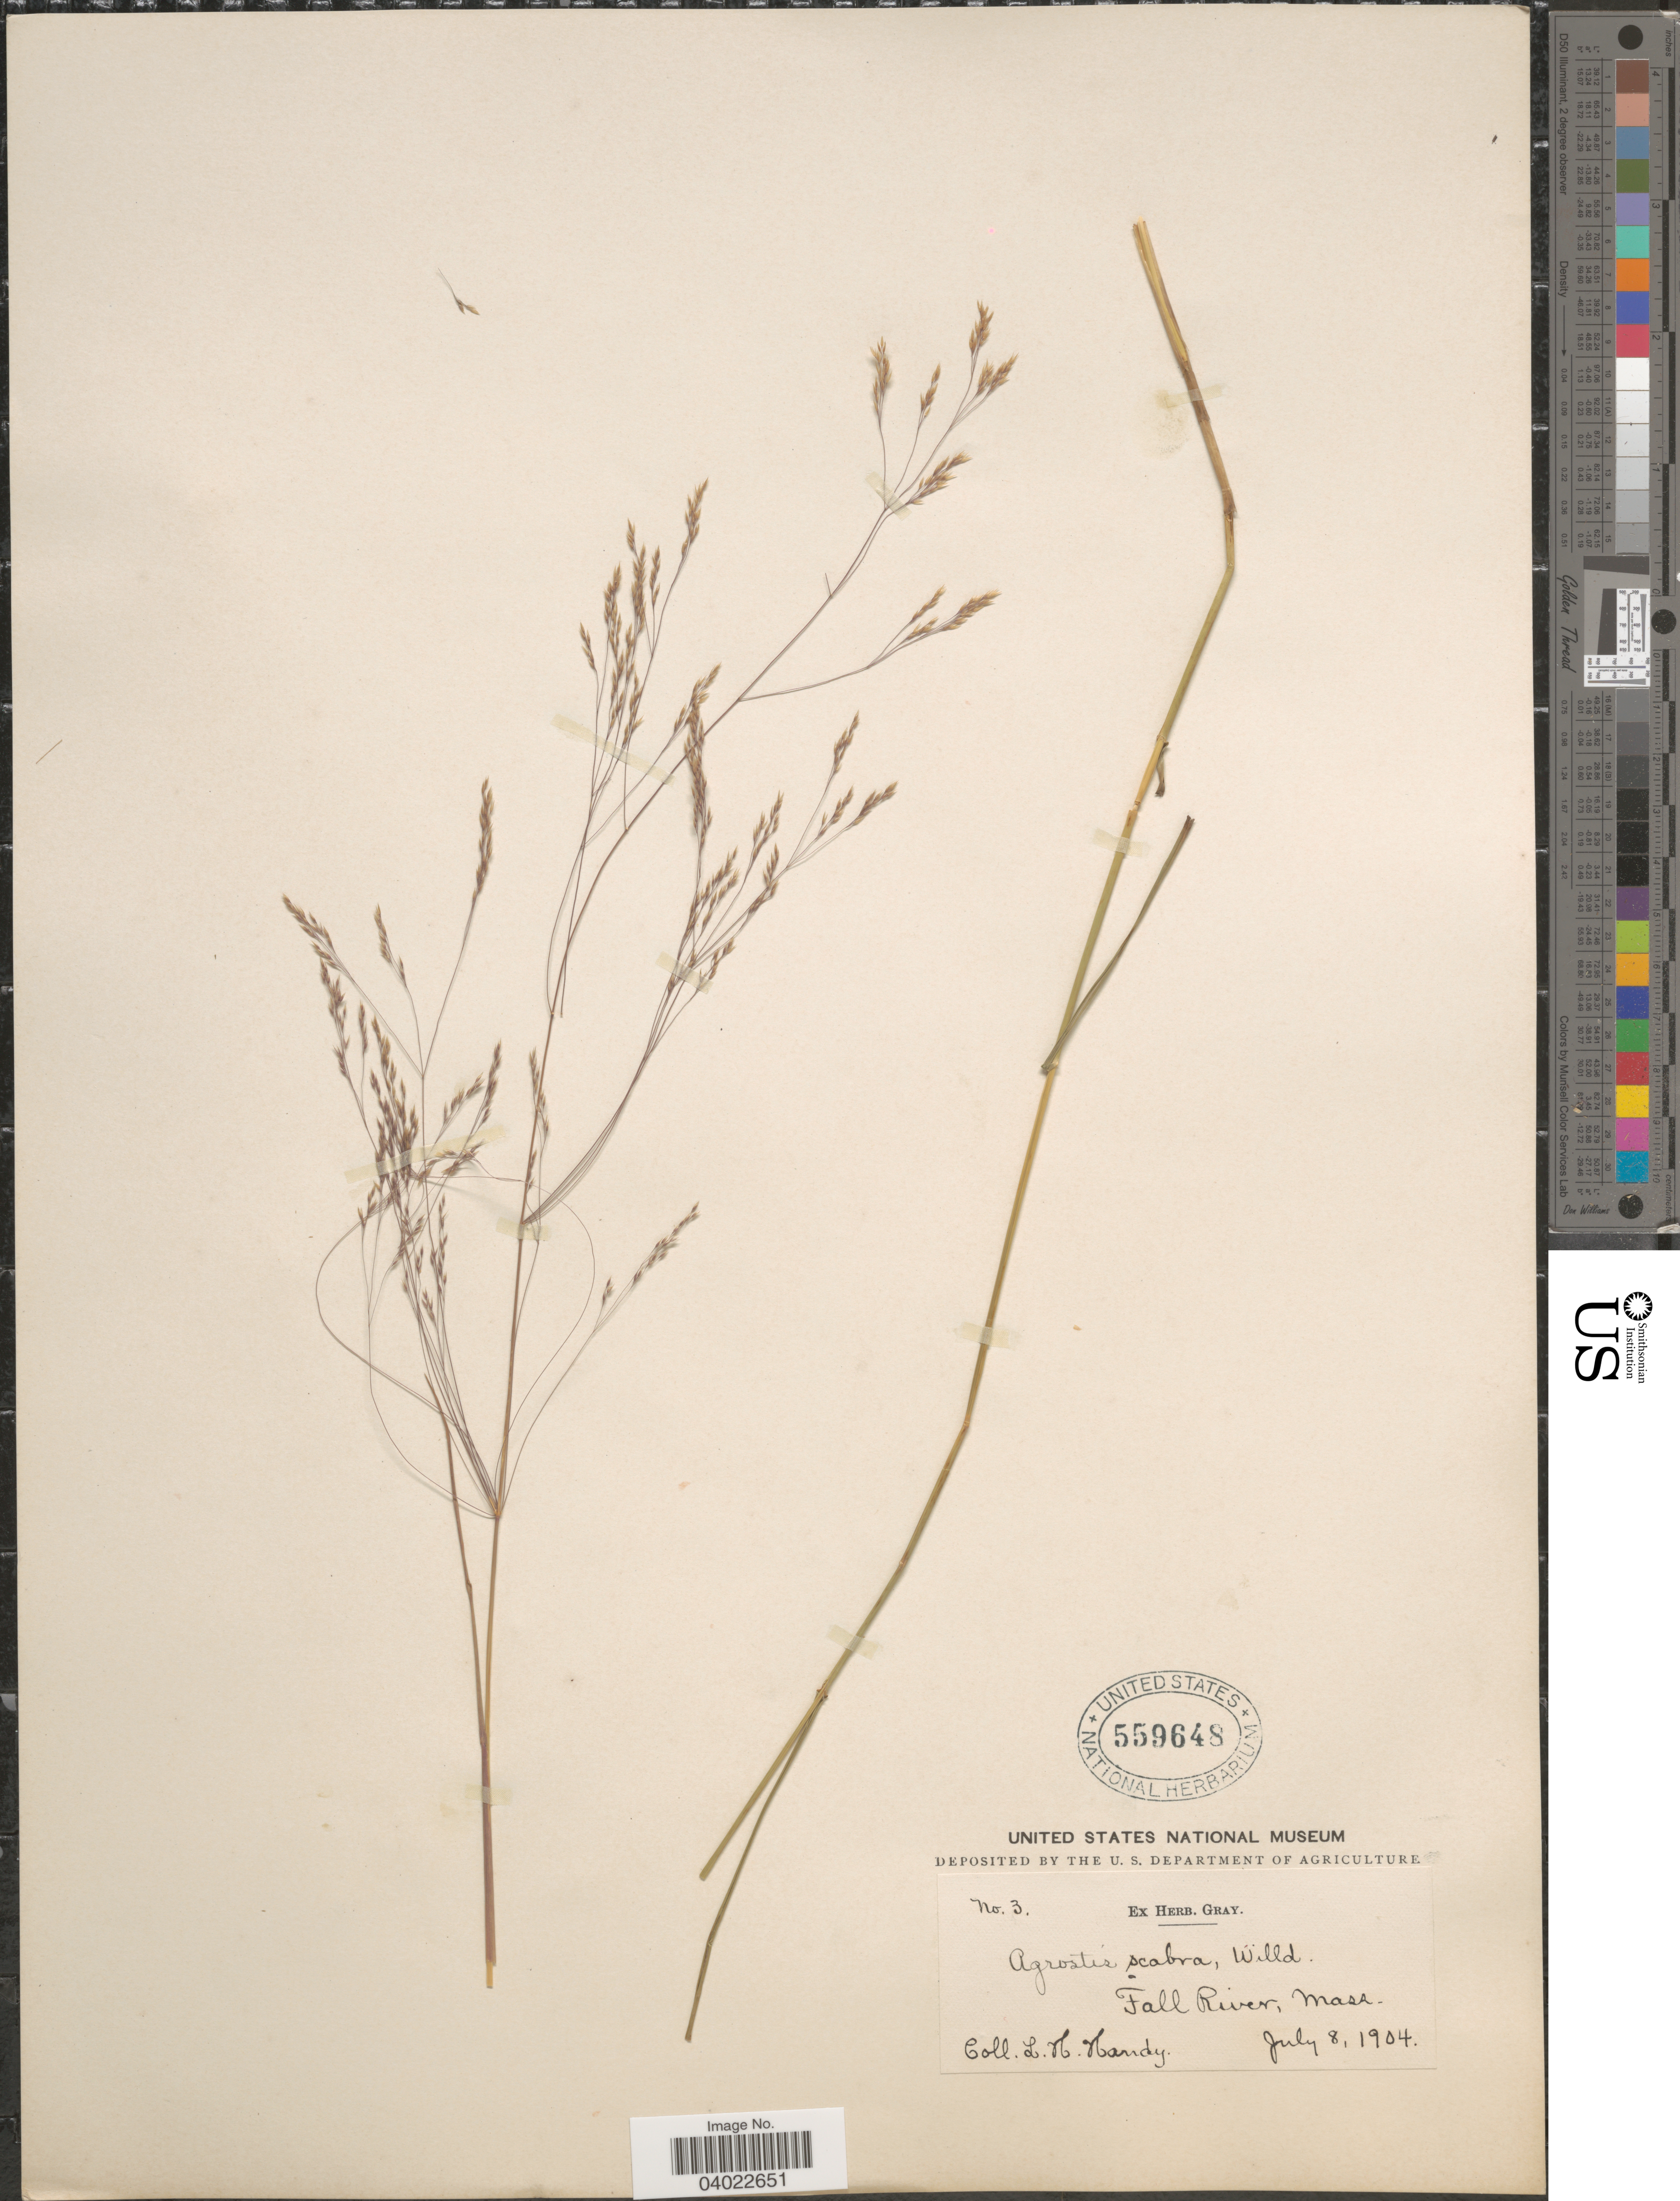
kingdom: Plantae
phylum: Tracheophyta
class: Liliopsida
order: Poales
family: Poaceae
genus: Agrostis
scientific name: Agrostis scabra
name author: Willd.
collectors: L. Handy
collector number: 3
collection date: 1904-07-08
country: United States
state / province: Massachusetts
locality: Fall River.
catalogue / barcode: US 559648